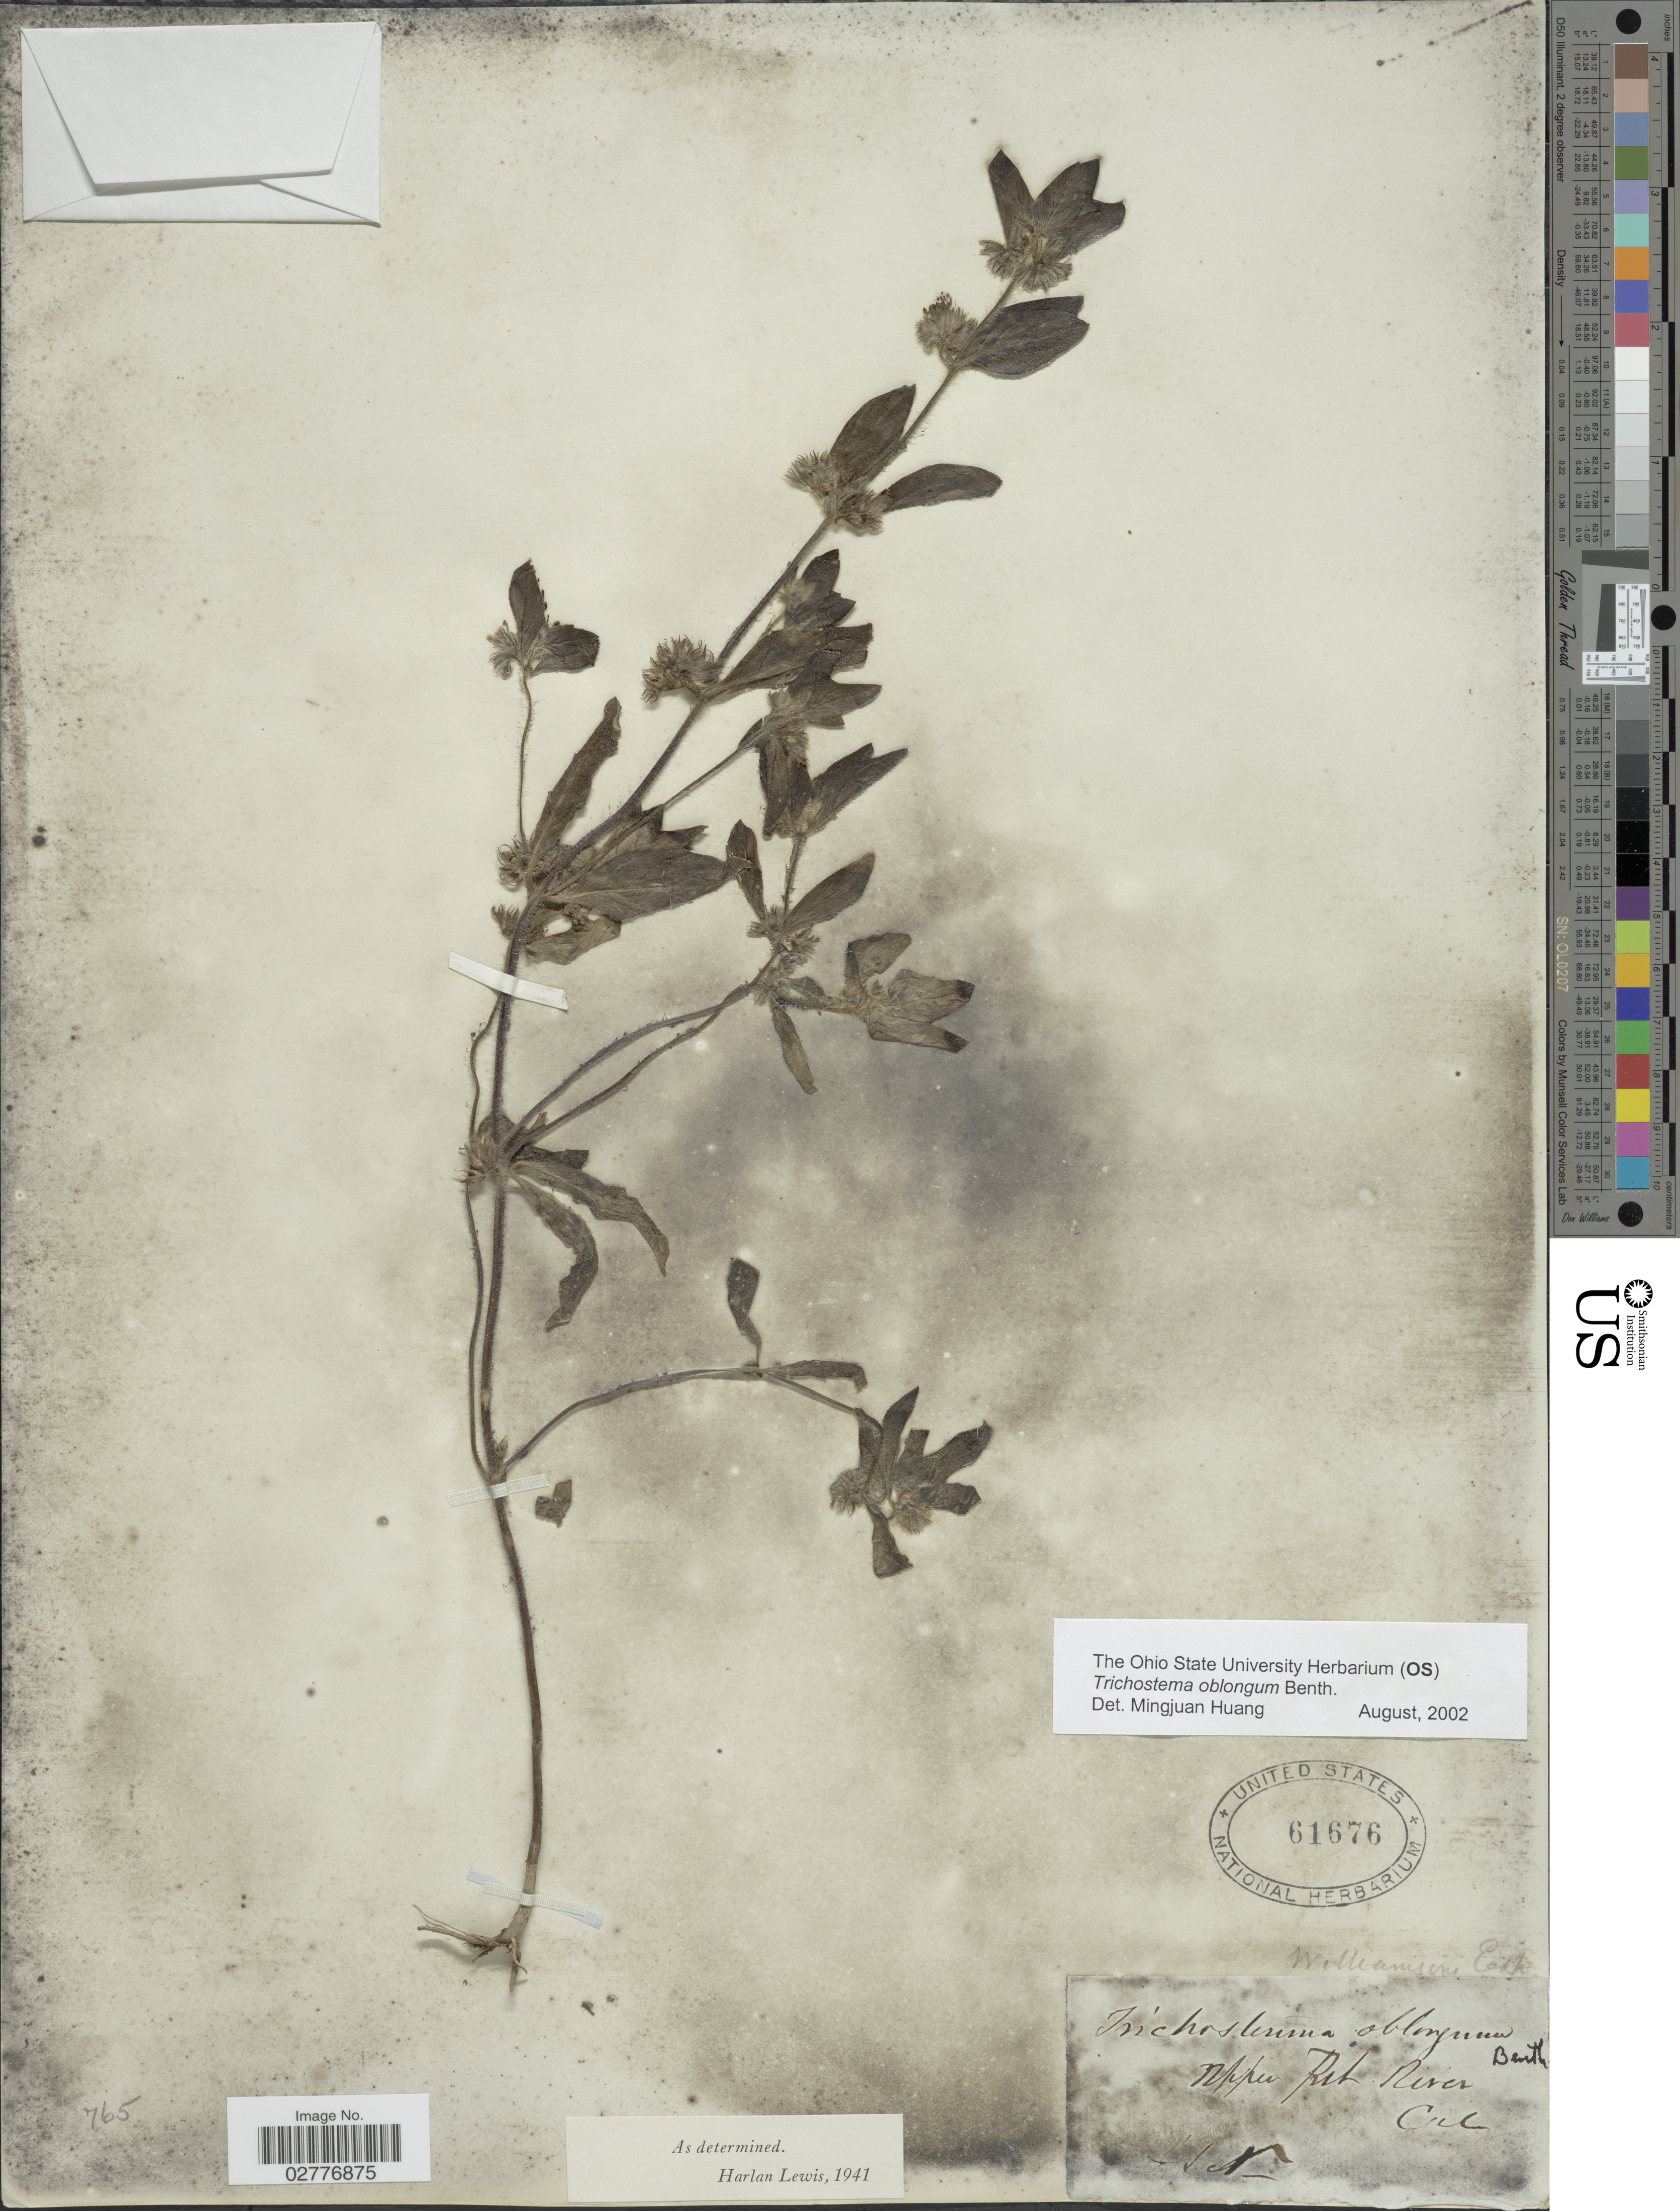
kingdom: Plantae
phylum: Tracheophyta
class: Magnoliopsida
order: Lamiales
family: Lamiaceae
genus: Trichostema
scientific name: Trichostema oblongum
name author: Benth.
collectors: J. S. Newberry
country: United States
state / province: California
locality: Upper Pit River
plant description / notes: "J.S.N" = J. S. Newberry, Williamson expedition?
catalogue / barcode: US 61676